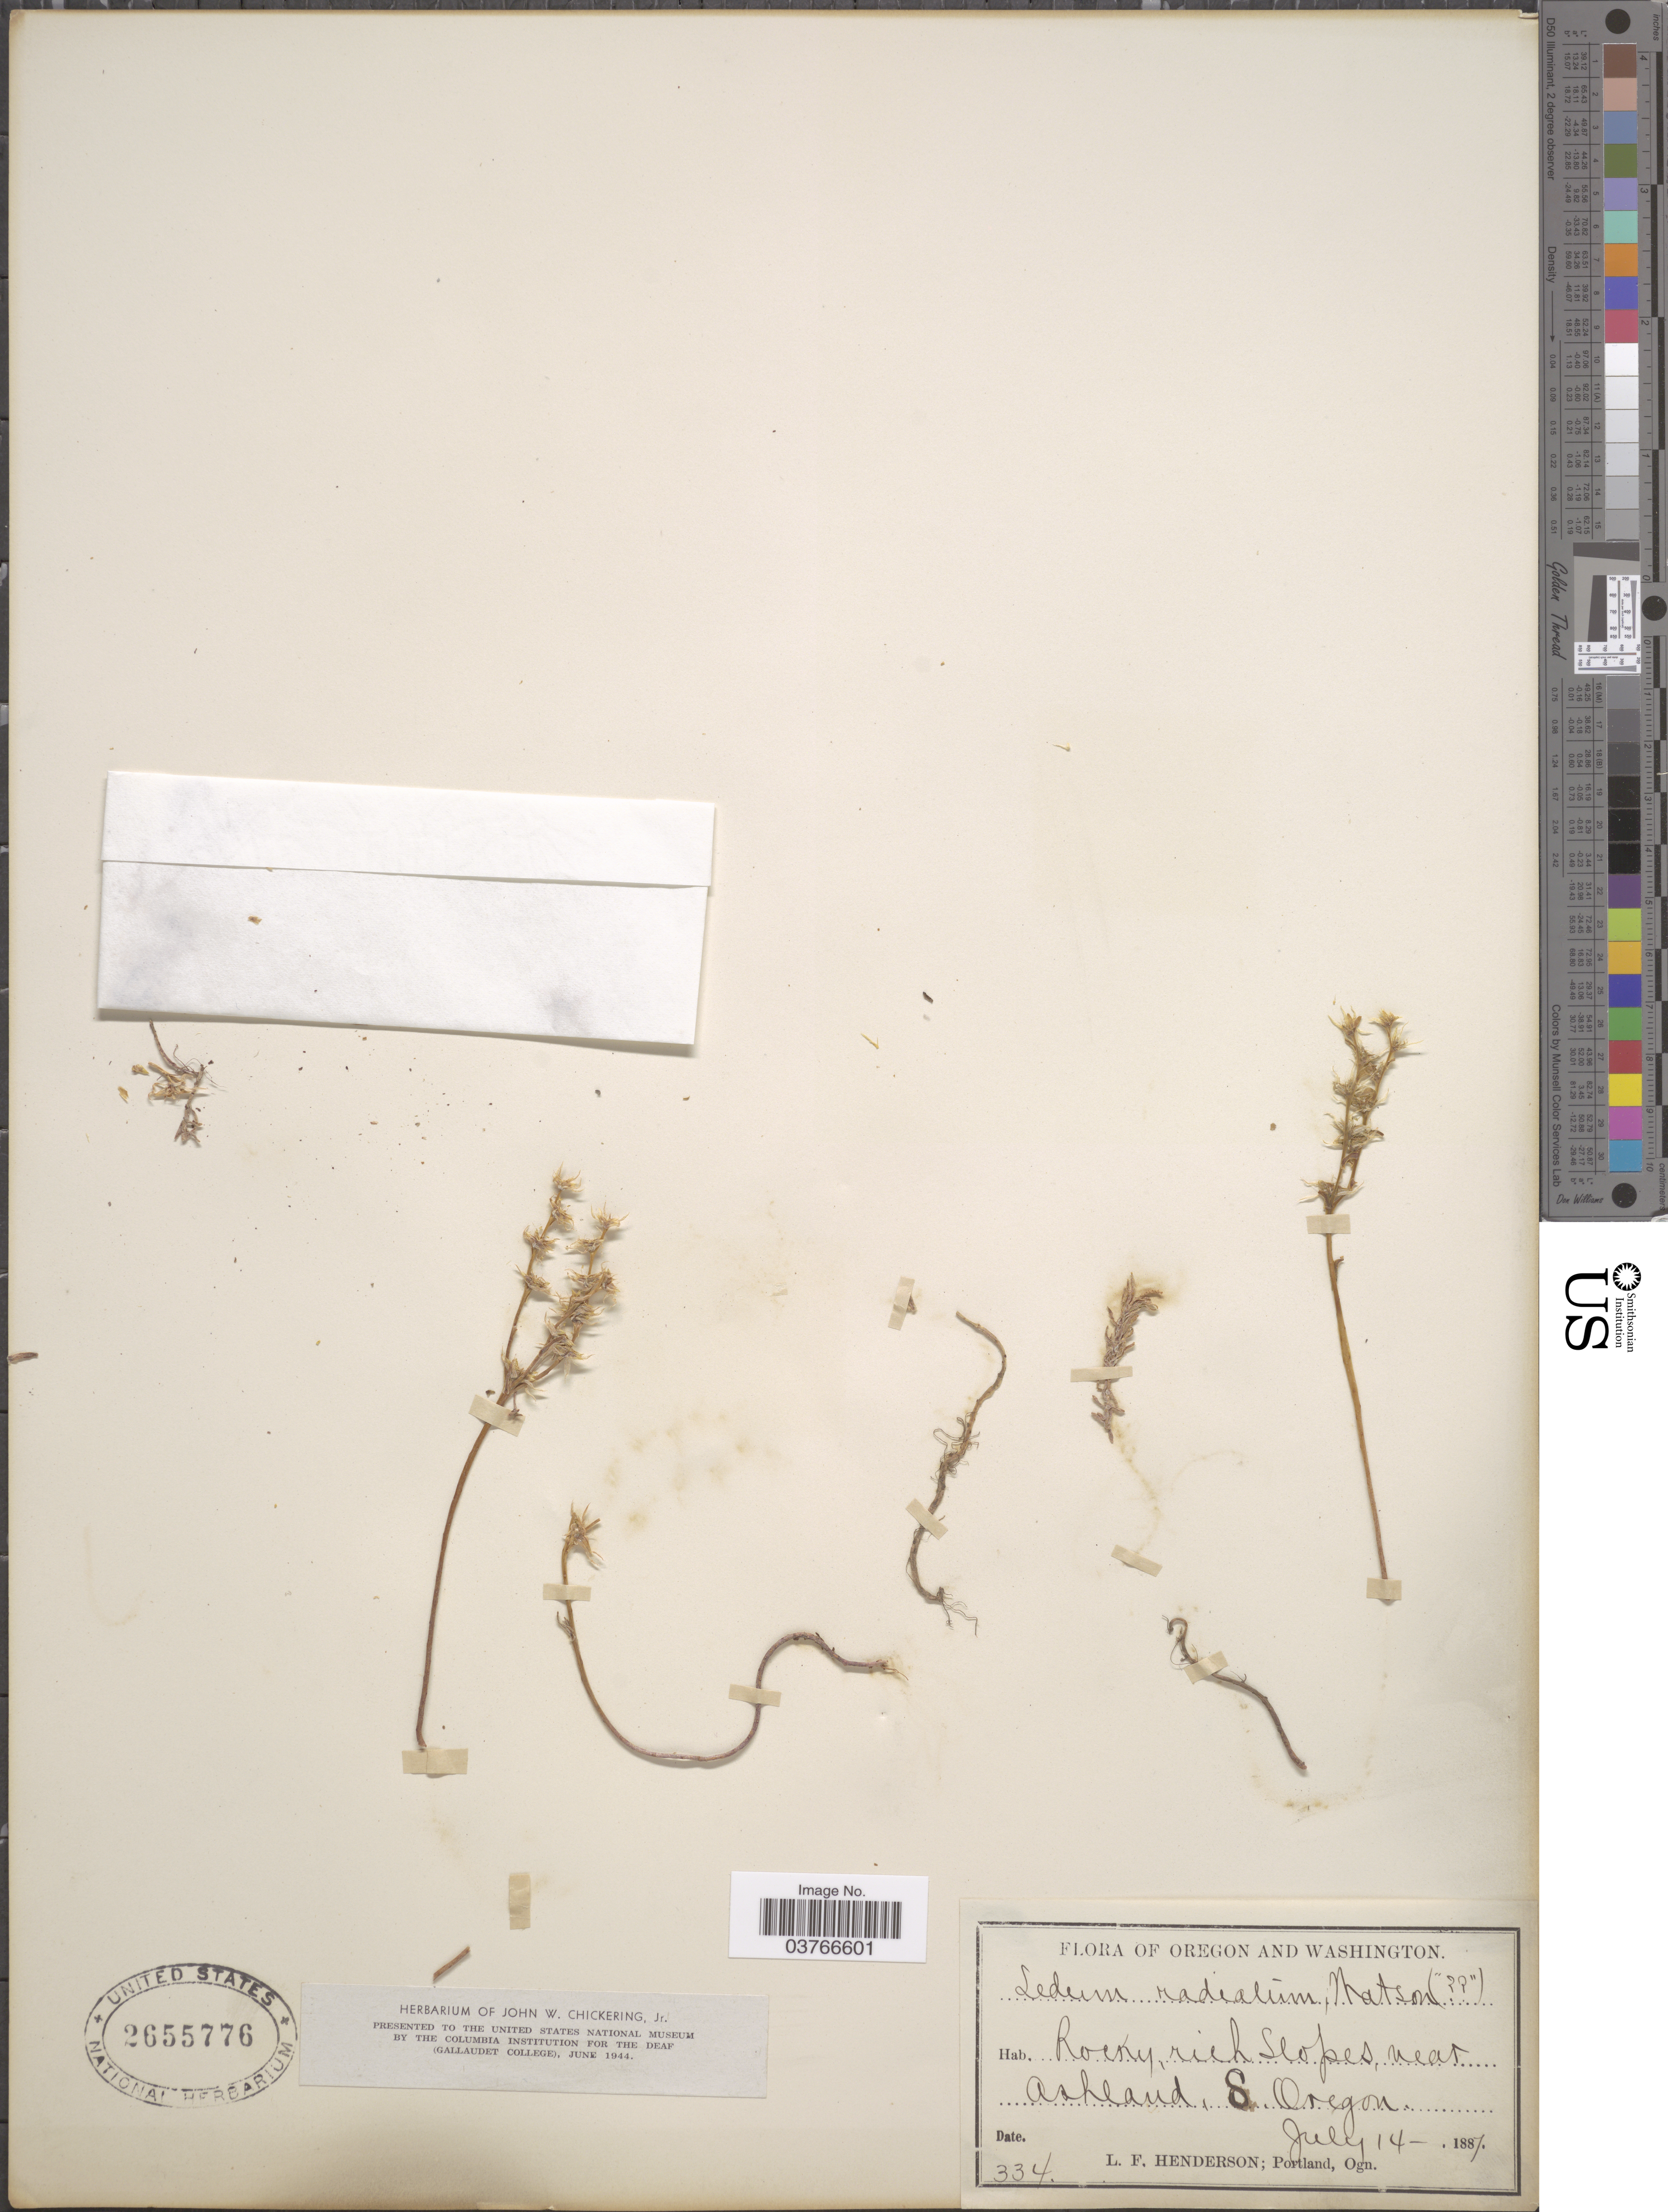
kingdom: Plantae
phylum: Tracheophyta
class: Magnoliopsida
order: Saxifragales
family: Crassulaceae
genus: Sedum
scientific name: Sedum radiatum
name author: S. Watson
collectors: L. Henderson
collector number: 334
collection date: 1887-07-14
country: United States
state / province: Oregon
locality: Near Ashland, S. Oregon.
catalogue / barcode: US 2655776